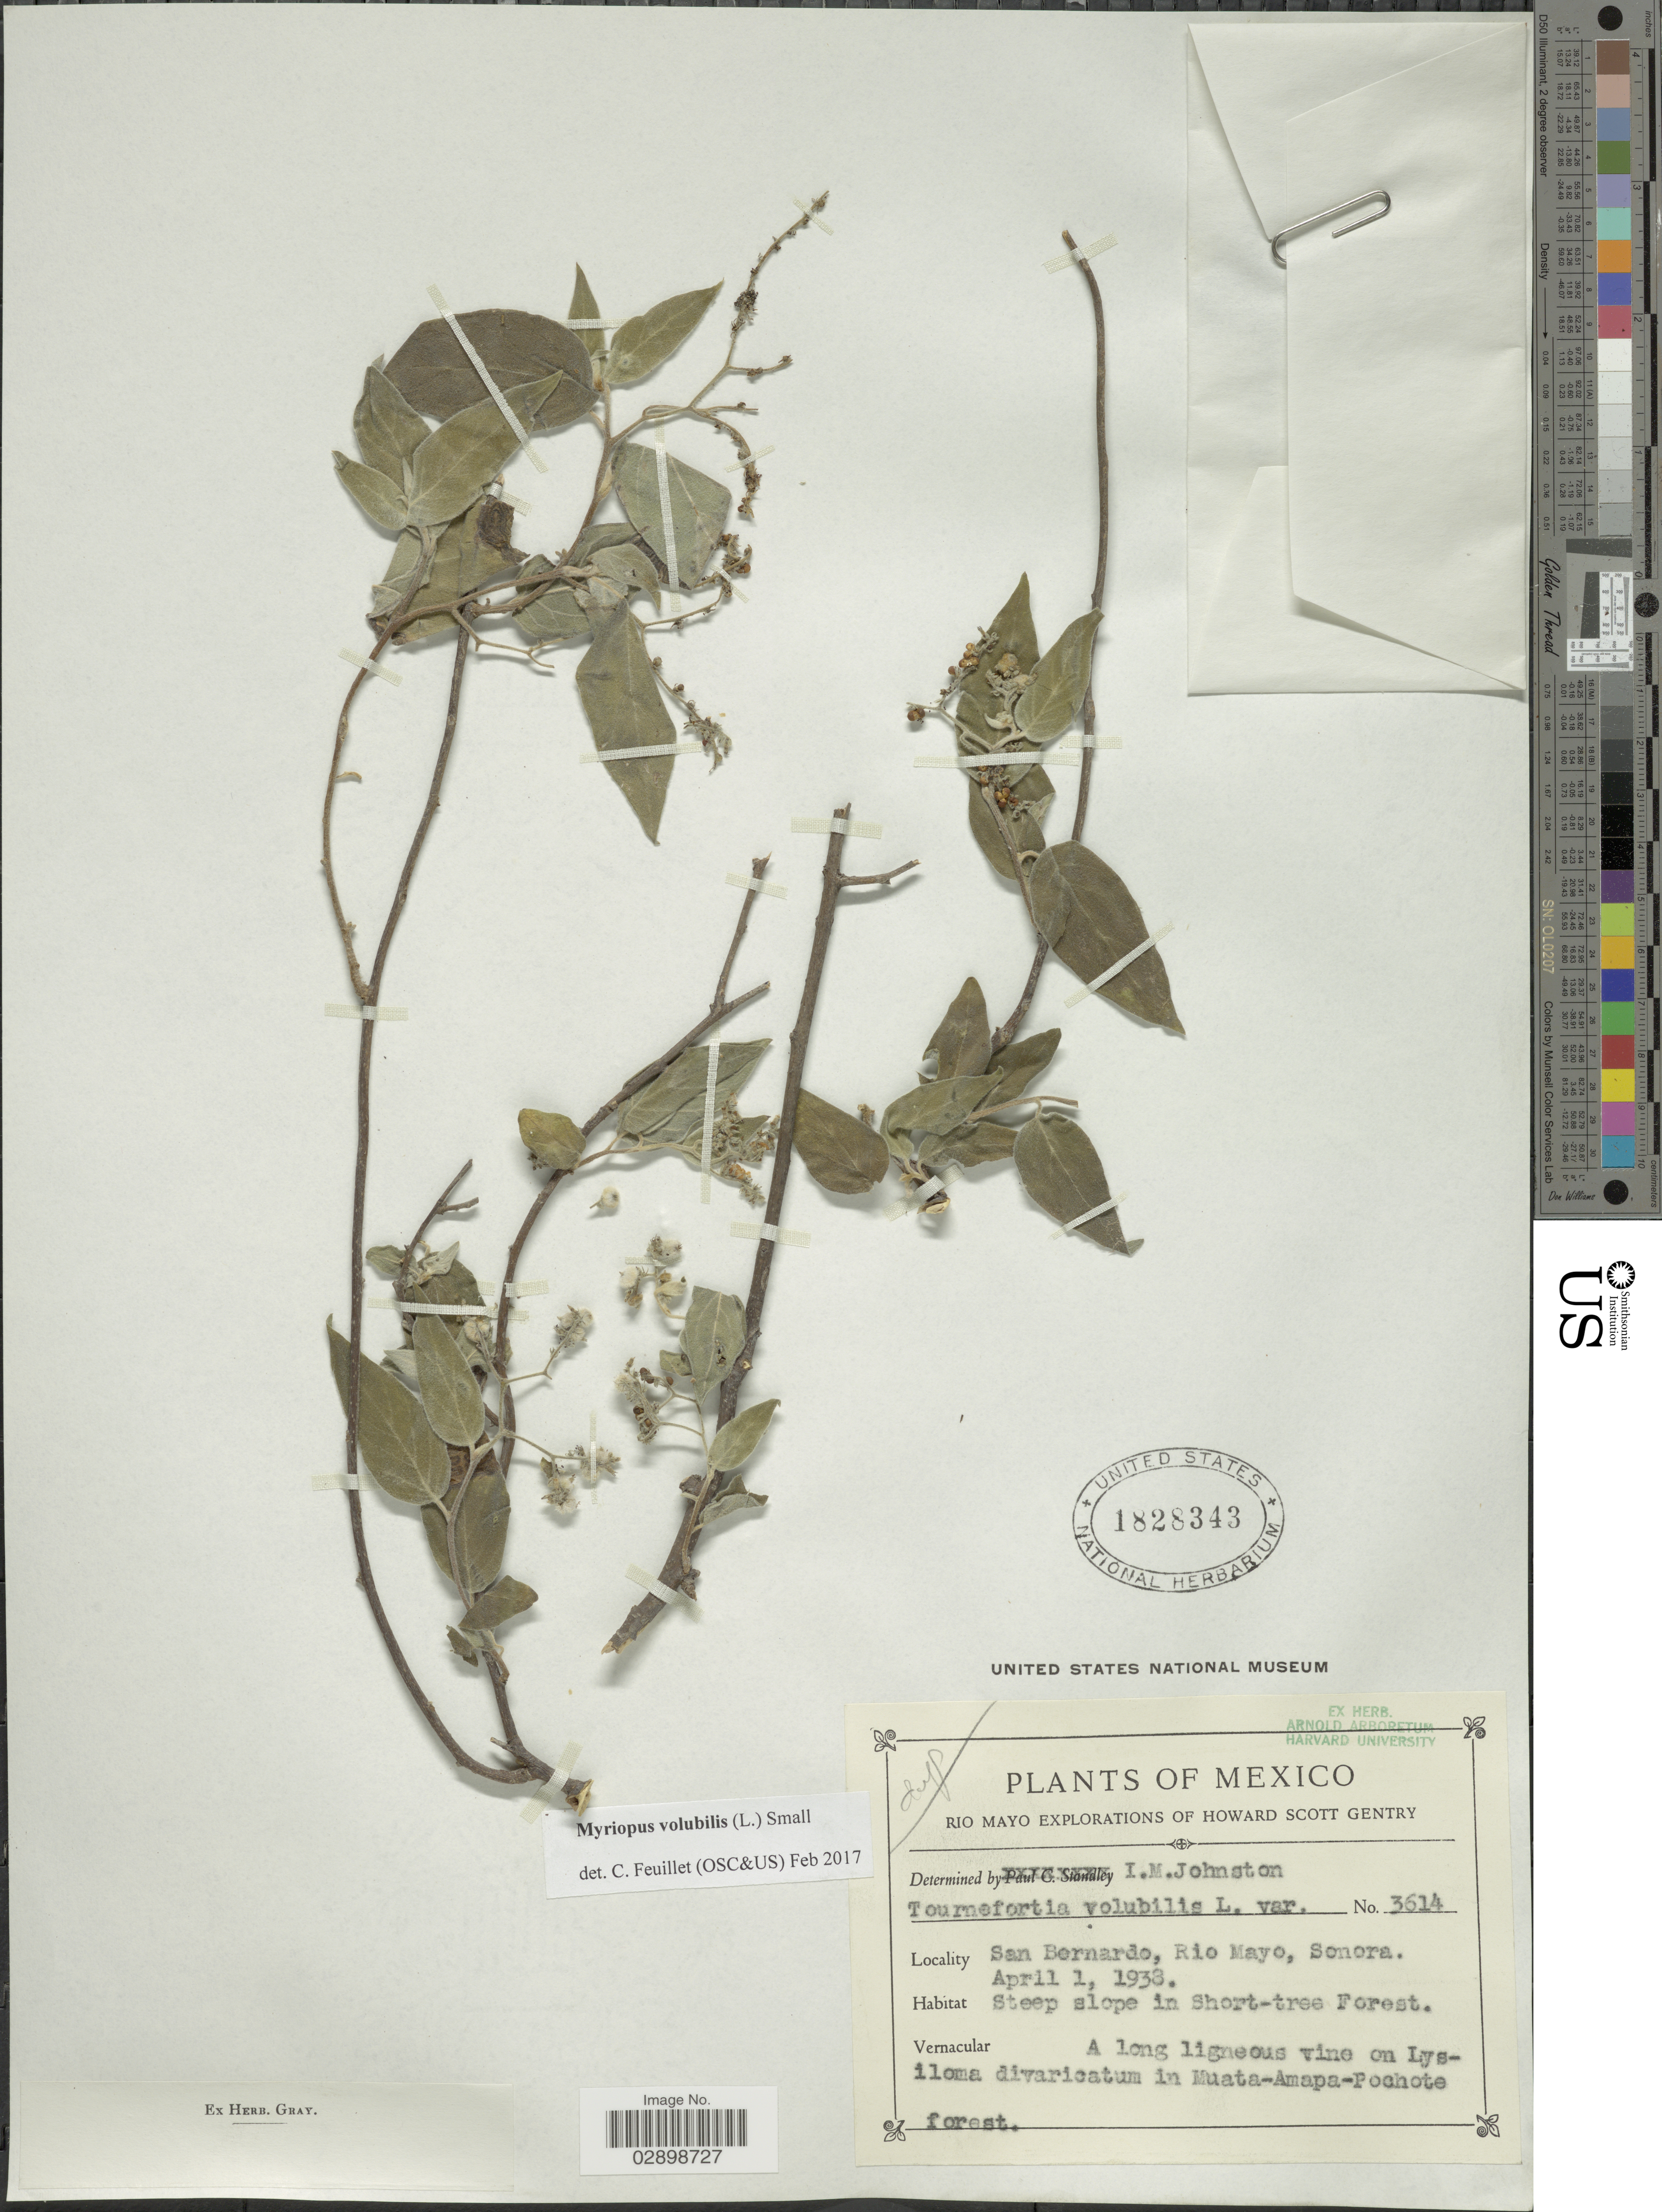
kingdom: Plantae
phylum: Tracheophyta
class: Magnoliopsida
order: Boraginales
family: Heliotropiaceae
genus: Myriopus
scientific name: Myriopus volubilis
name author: (L.) Small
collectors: H. S. Gentry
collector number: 3614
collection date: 1938-04-01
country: Mexico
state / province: Sonora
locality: San Bernardo, Rio Mayo.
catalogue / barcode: US 1828343